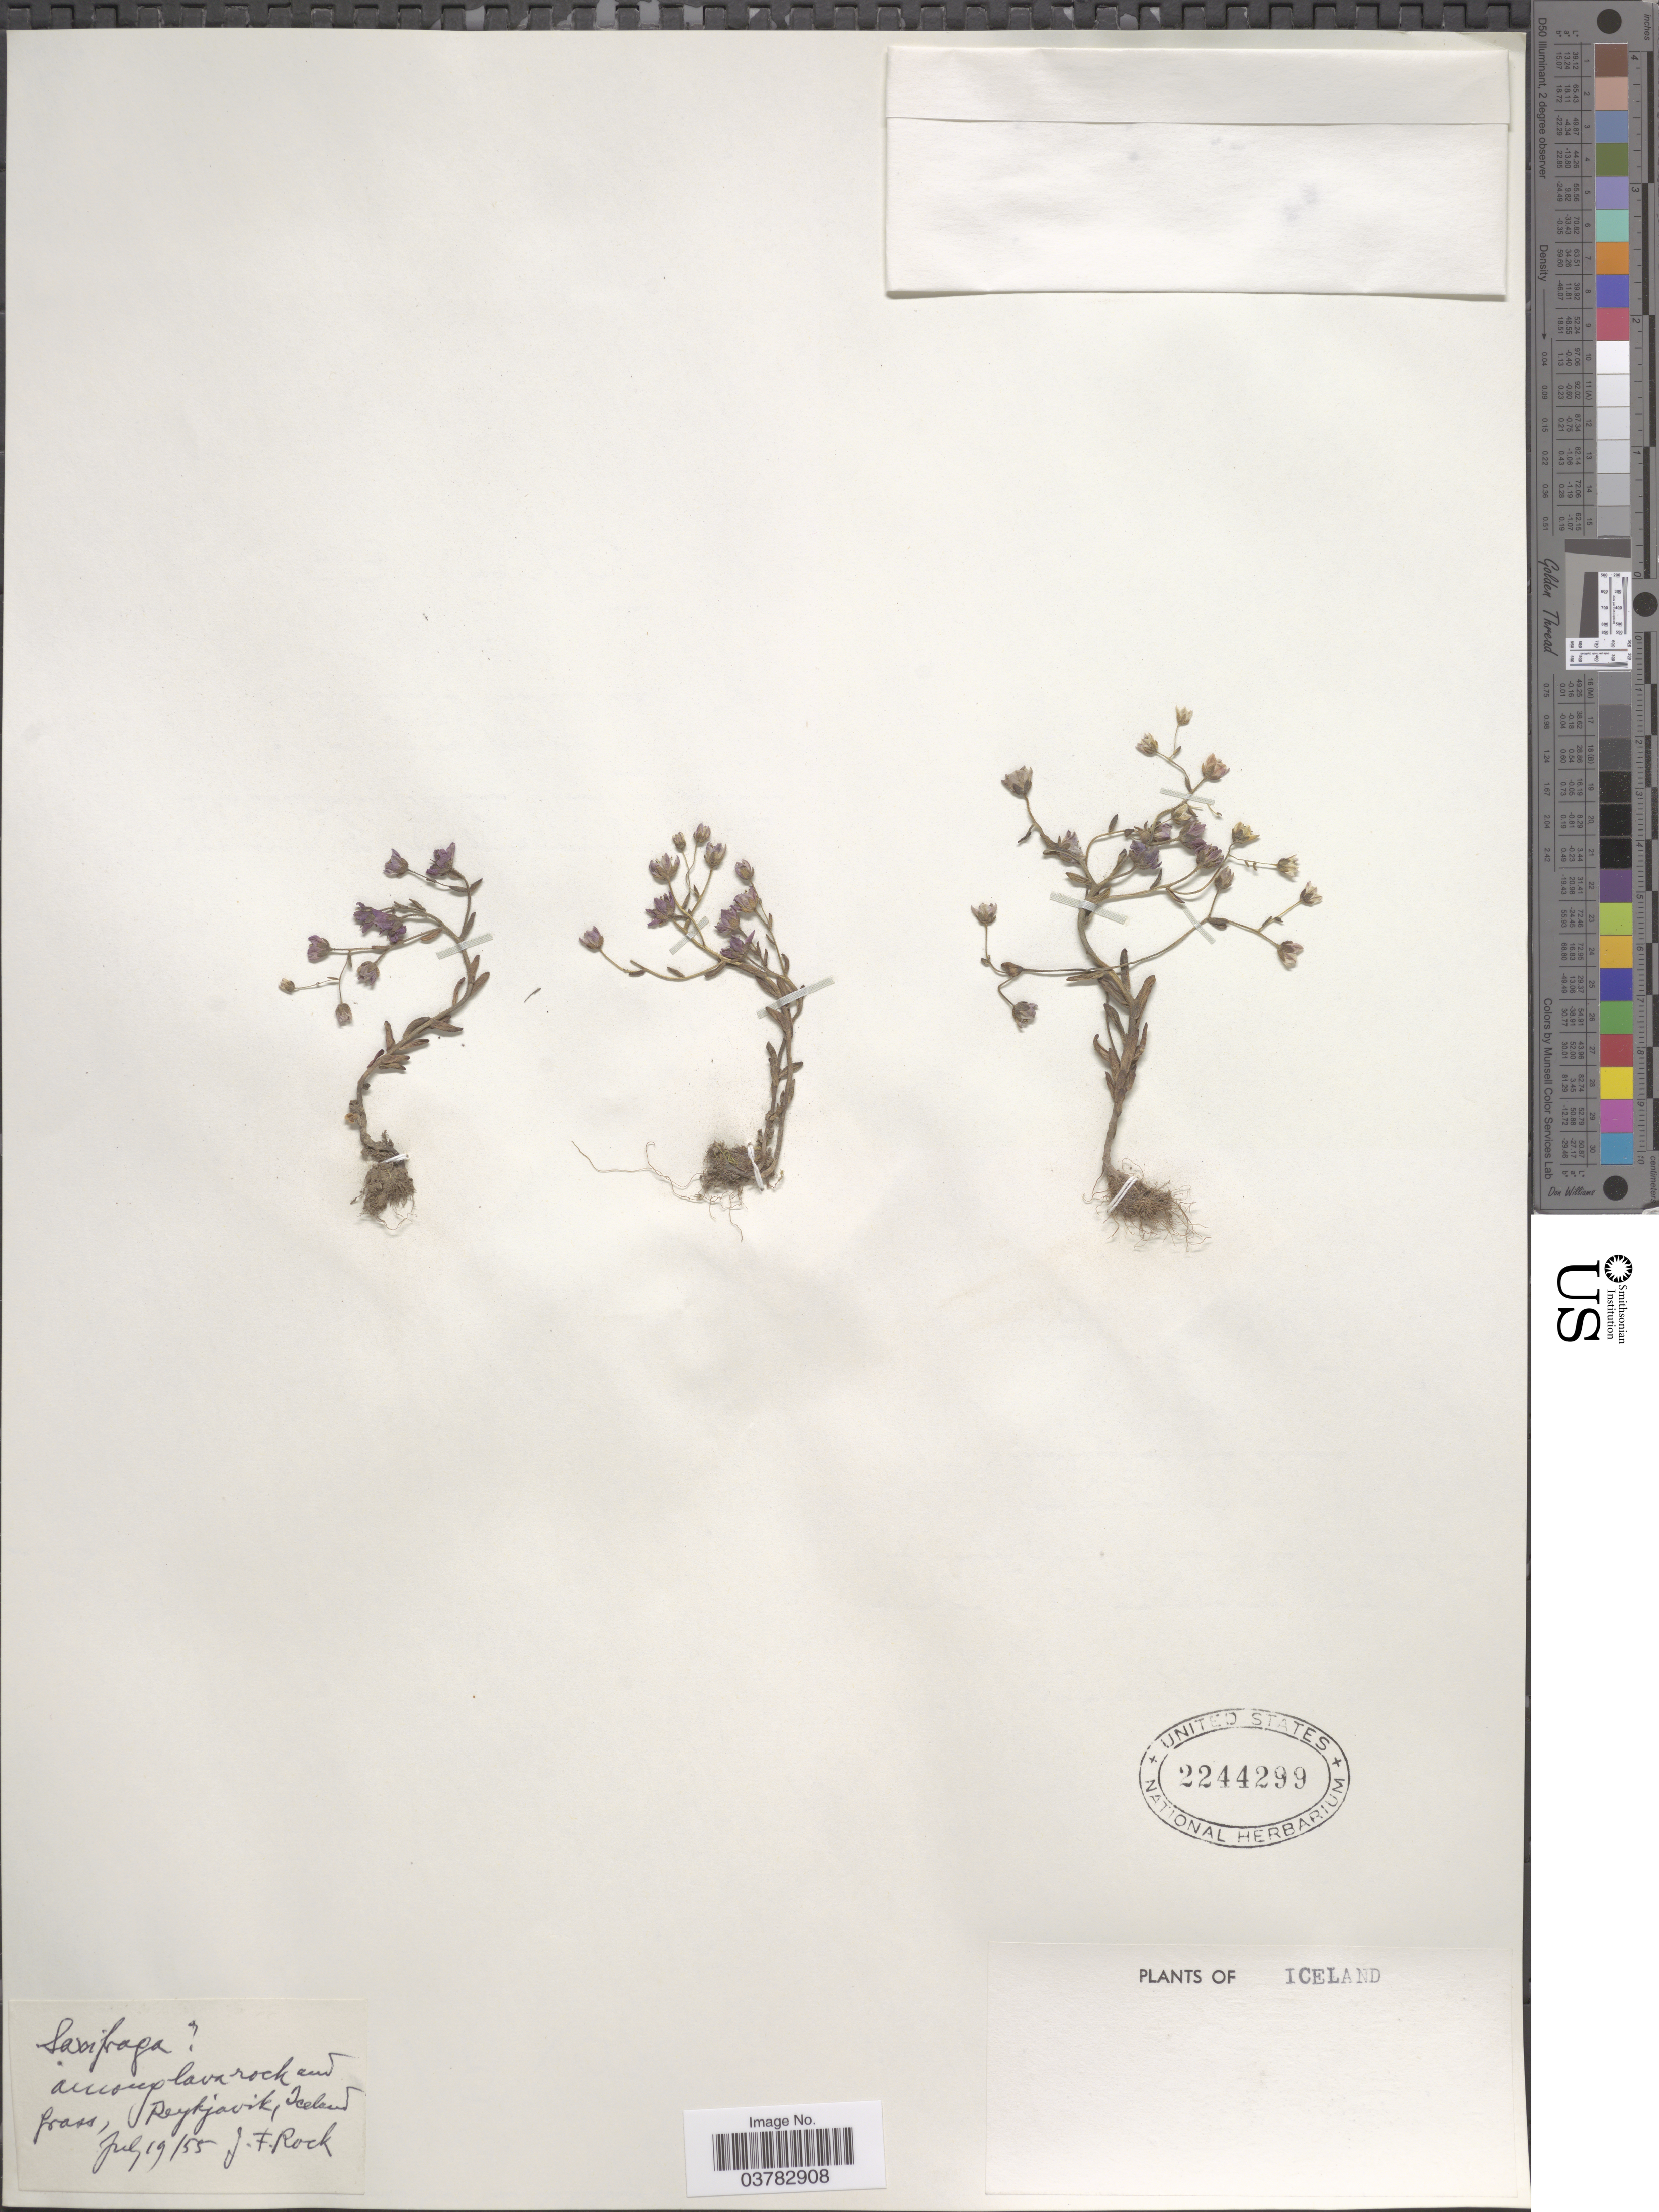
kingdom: Plantae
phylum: Tracheophyta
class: Magnoliopsida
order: Saxifragales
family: Saxifragaceae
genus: Saxifraga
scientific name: Saxifraga sp.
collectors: J. Rock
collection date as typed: Transcribed d/m/y: 19/7/55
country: Iceland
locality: Reykjavik.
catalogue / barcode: US 2244299